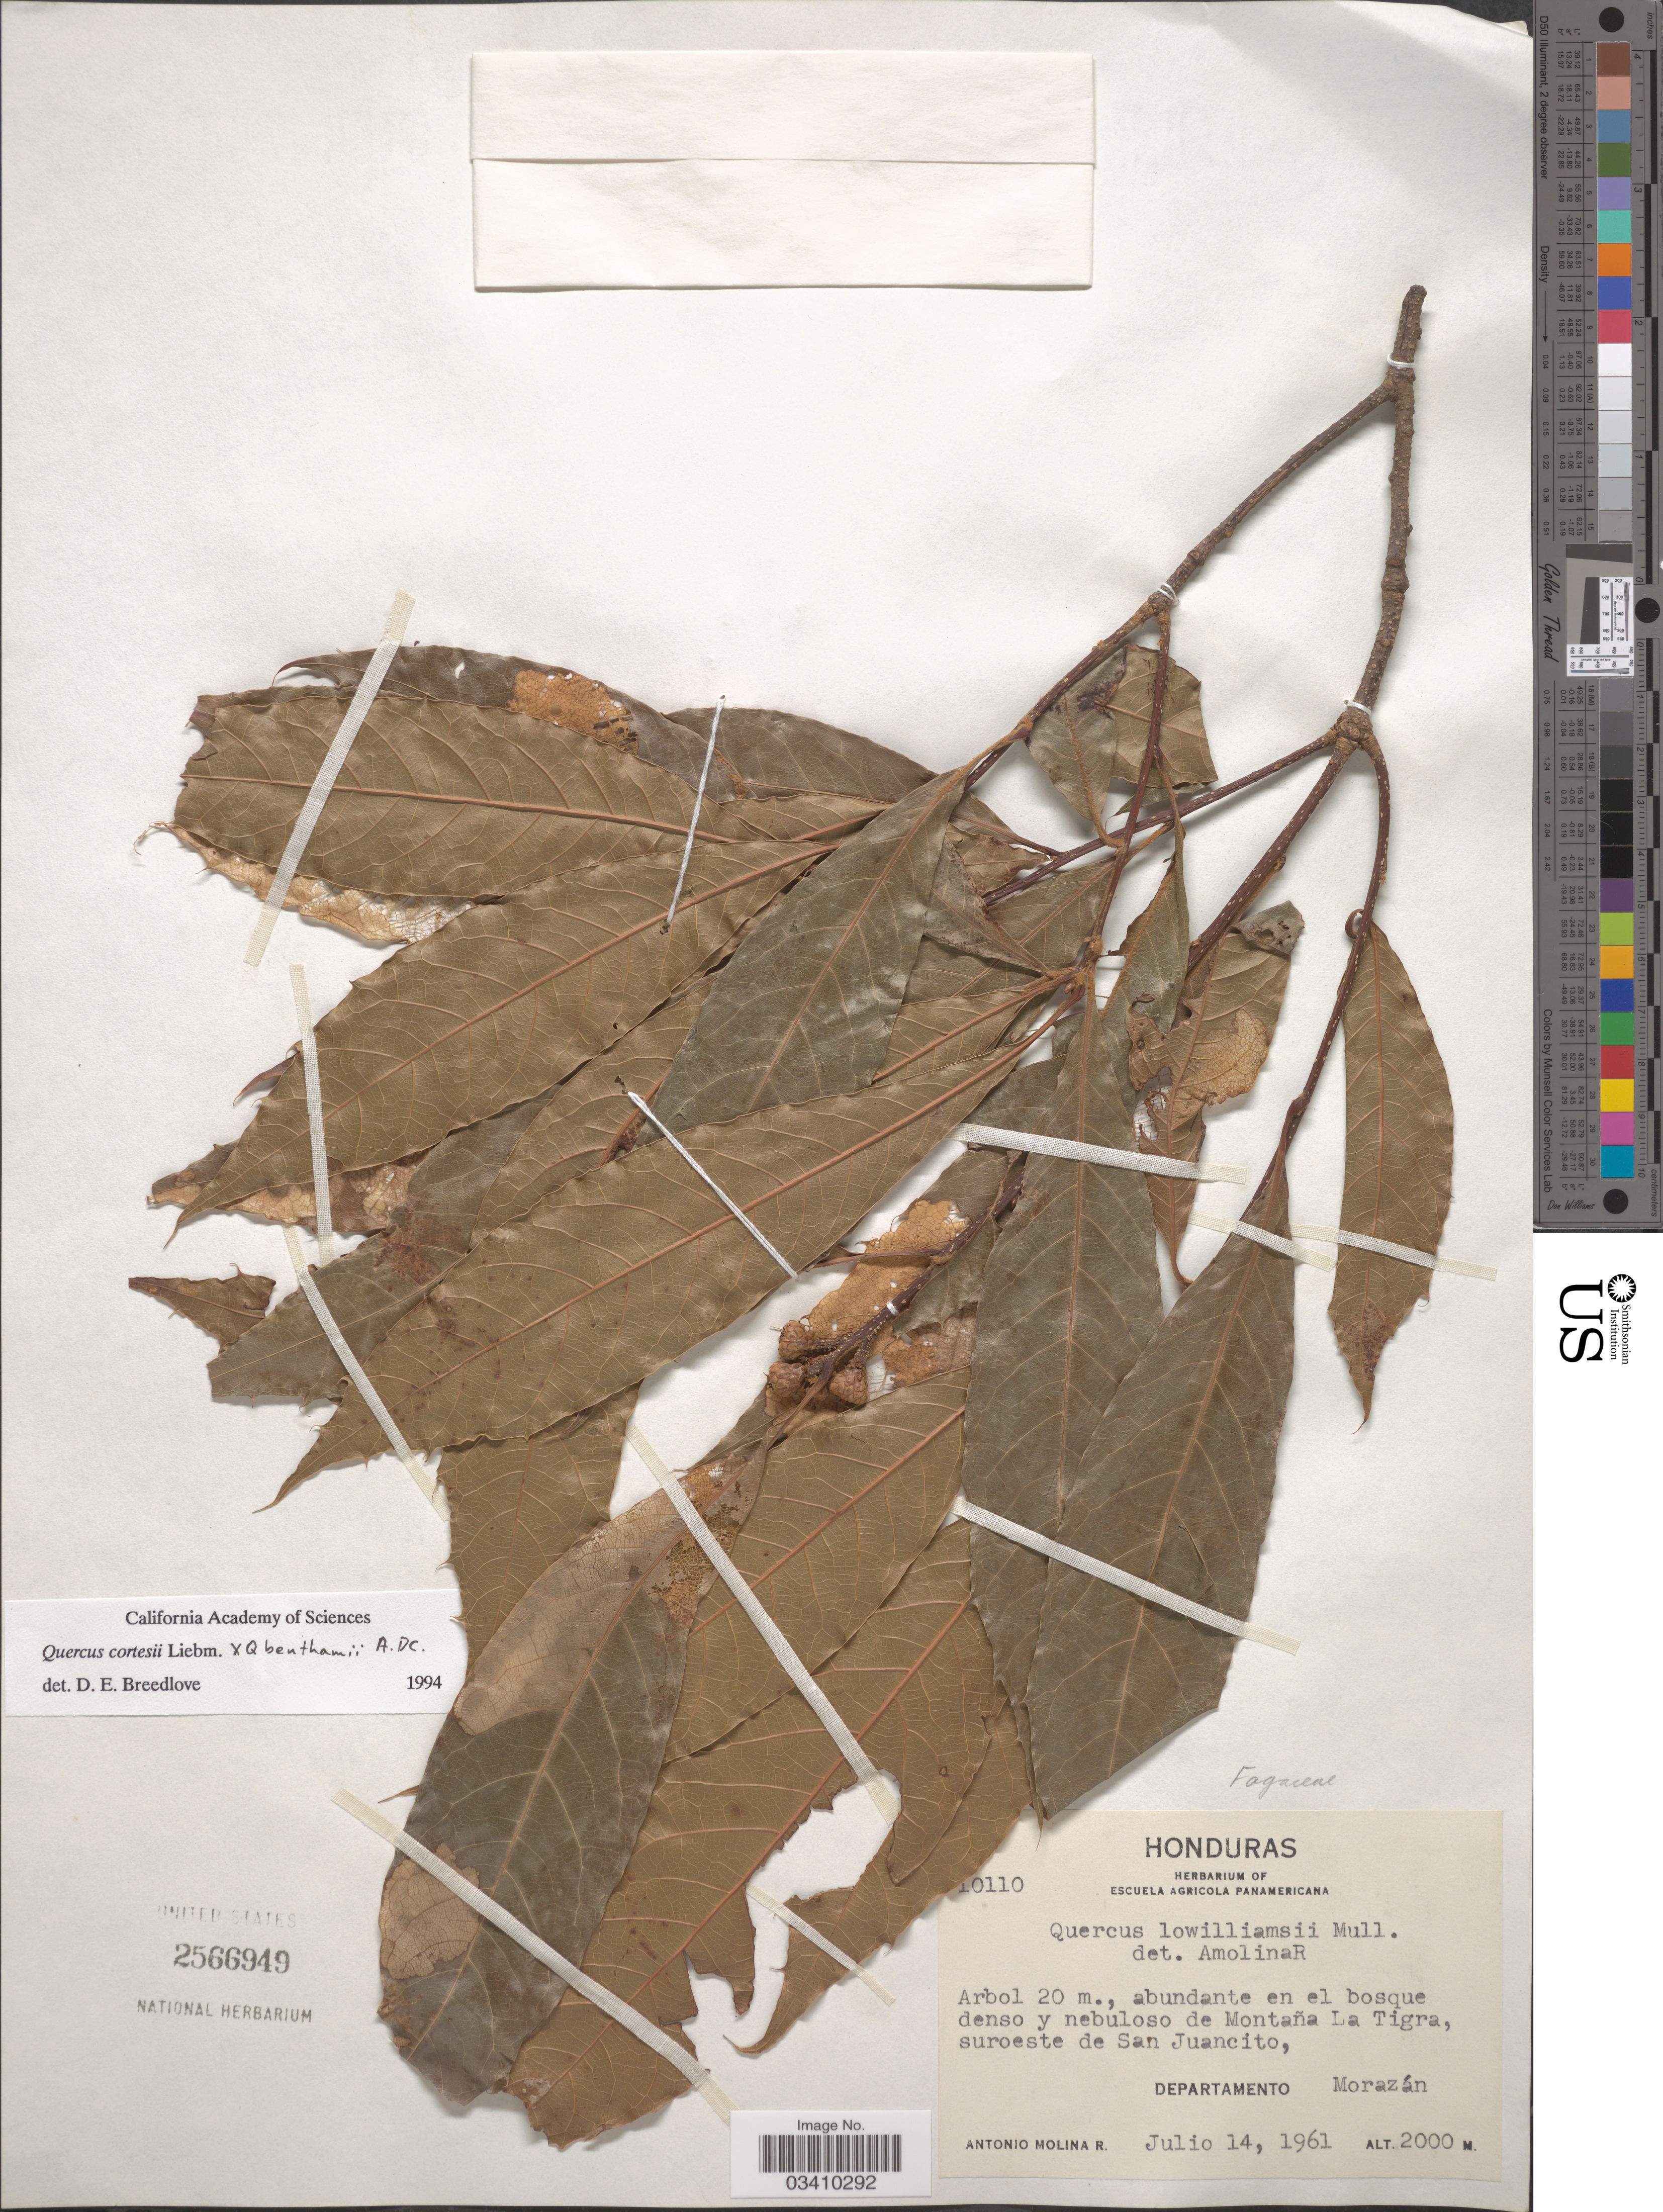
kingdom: Plantae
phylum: Tracheophyta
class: Magnoliopsida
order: Fagales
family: Fagaceae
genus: Quercus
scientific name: Quercus cortesii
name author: Liebm.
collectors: A. Molina R.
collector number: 10110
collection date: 1961-07-14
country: Honduras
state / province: Fco. Morazán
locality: Abundante en el bosque denso y nebuloso de Montaña La Tigra, suroeste de San Juancito, Departamento Morazán.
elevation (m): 2000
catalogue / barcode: US 2566949